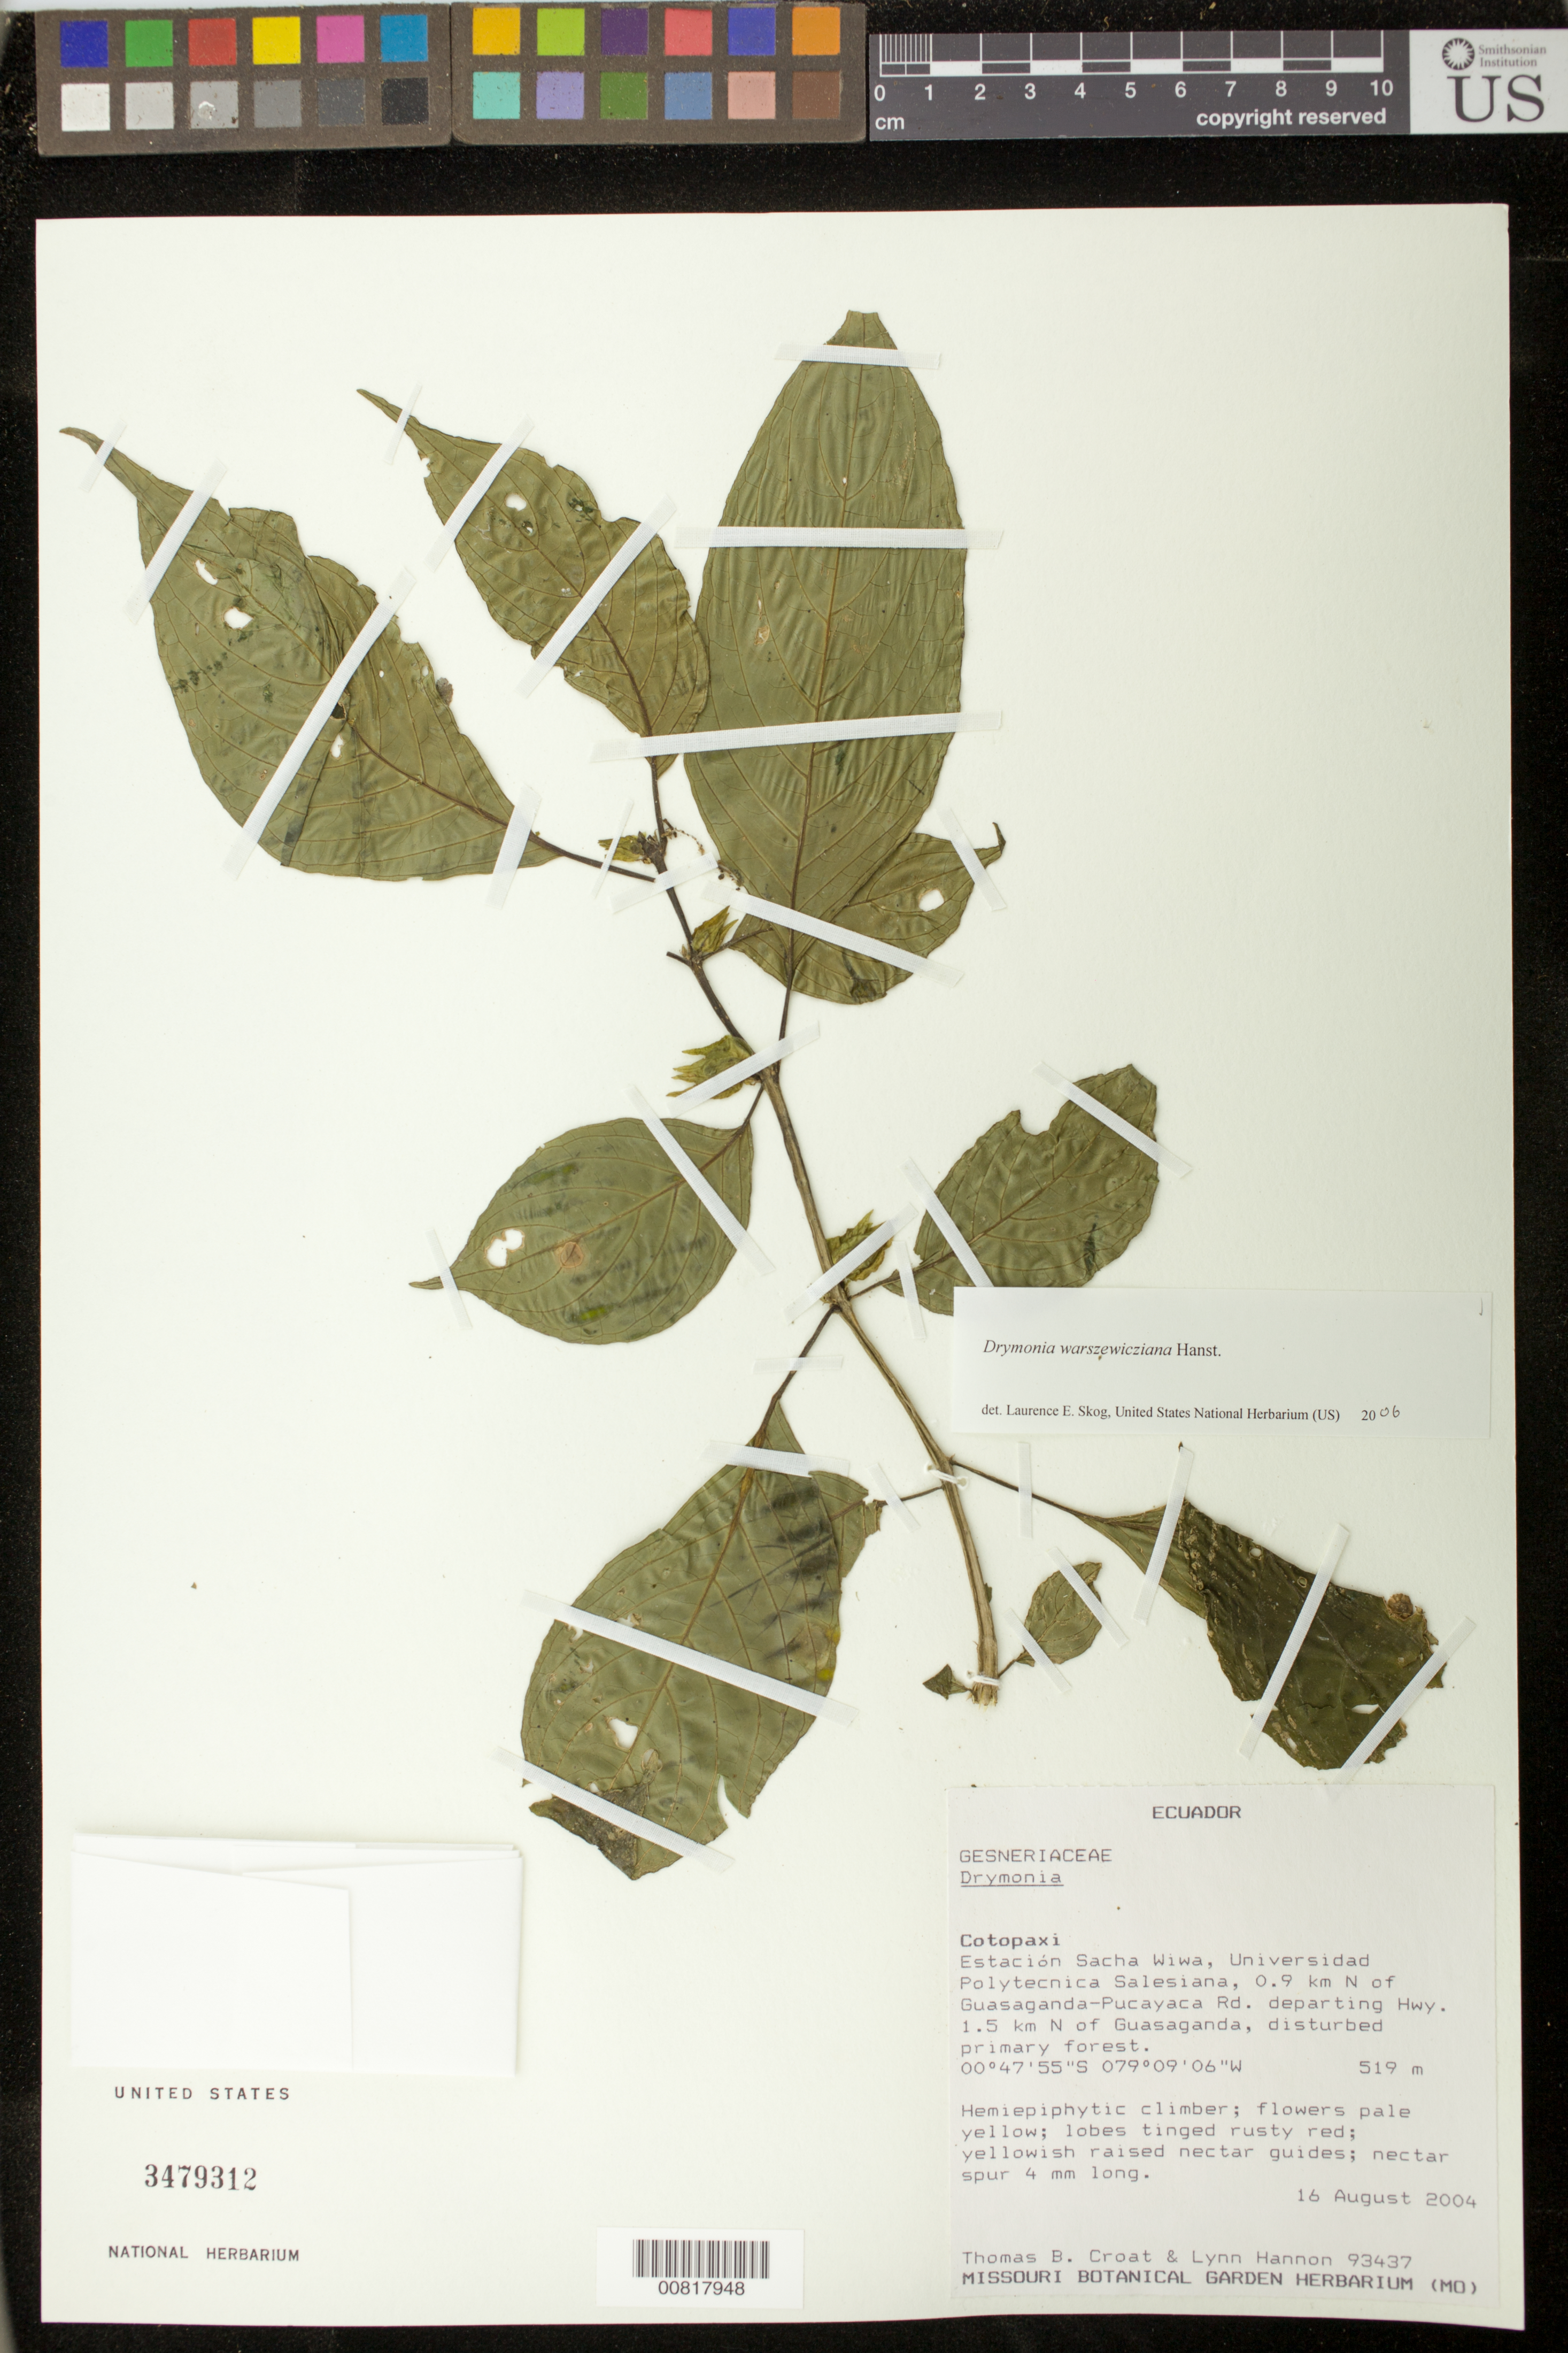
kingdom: Plantae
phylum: Tracheophyta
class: Magnoliopsida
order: Lamiales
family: Gesneriaceae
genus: Drymonia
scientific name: Drymonia warszewicziana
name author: Hanst.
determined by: Skog, Laurence E.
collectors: T. B. Croat & L. Hannon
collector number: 93437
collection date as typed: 16 Aug 2004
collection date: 2004-08-16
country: Ecuador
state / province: Cotopaxi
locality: Estación Sacha Wiwa, Universidad Polytecnica Salesiana, 0.9 km N of Guasaganda-Pucayaca Rd. departing Hwy. 1.5 km N of Guasaganda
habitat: Disturbed primary forest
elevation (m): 519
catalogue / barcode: US 3479312